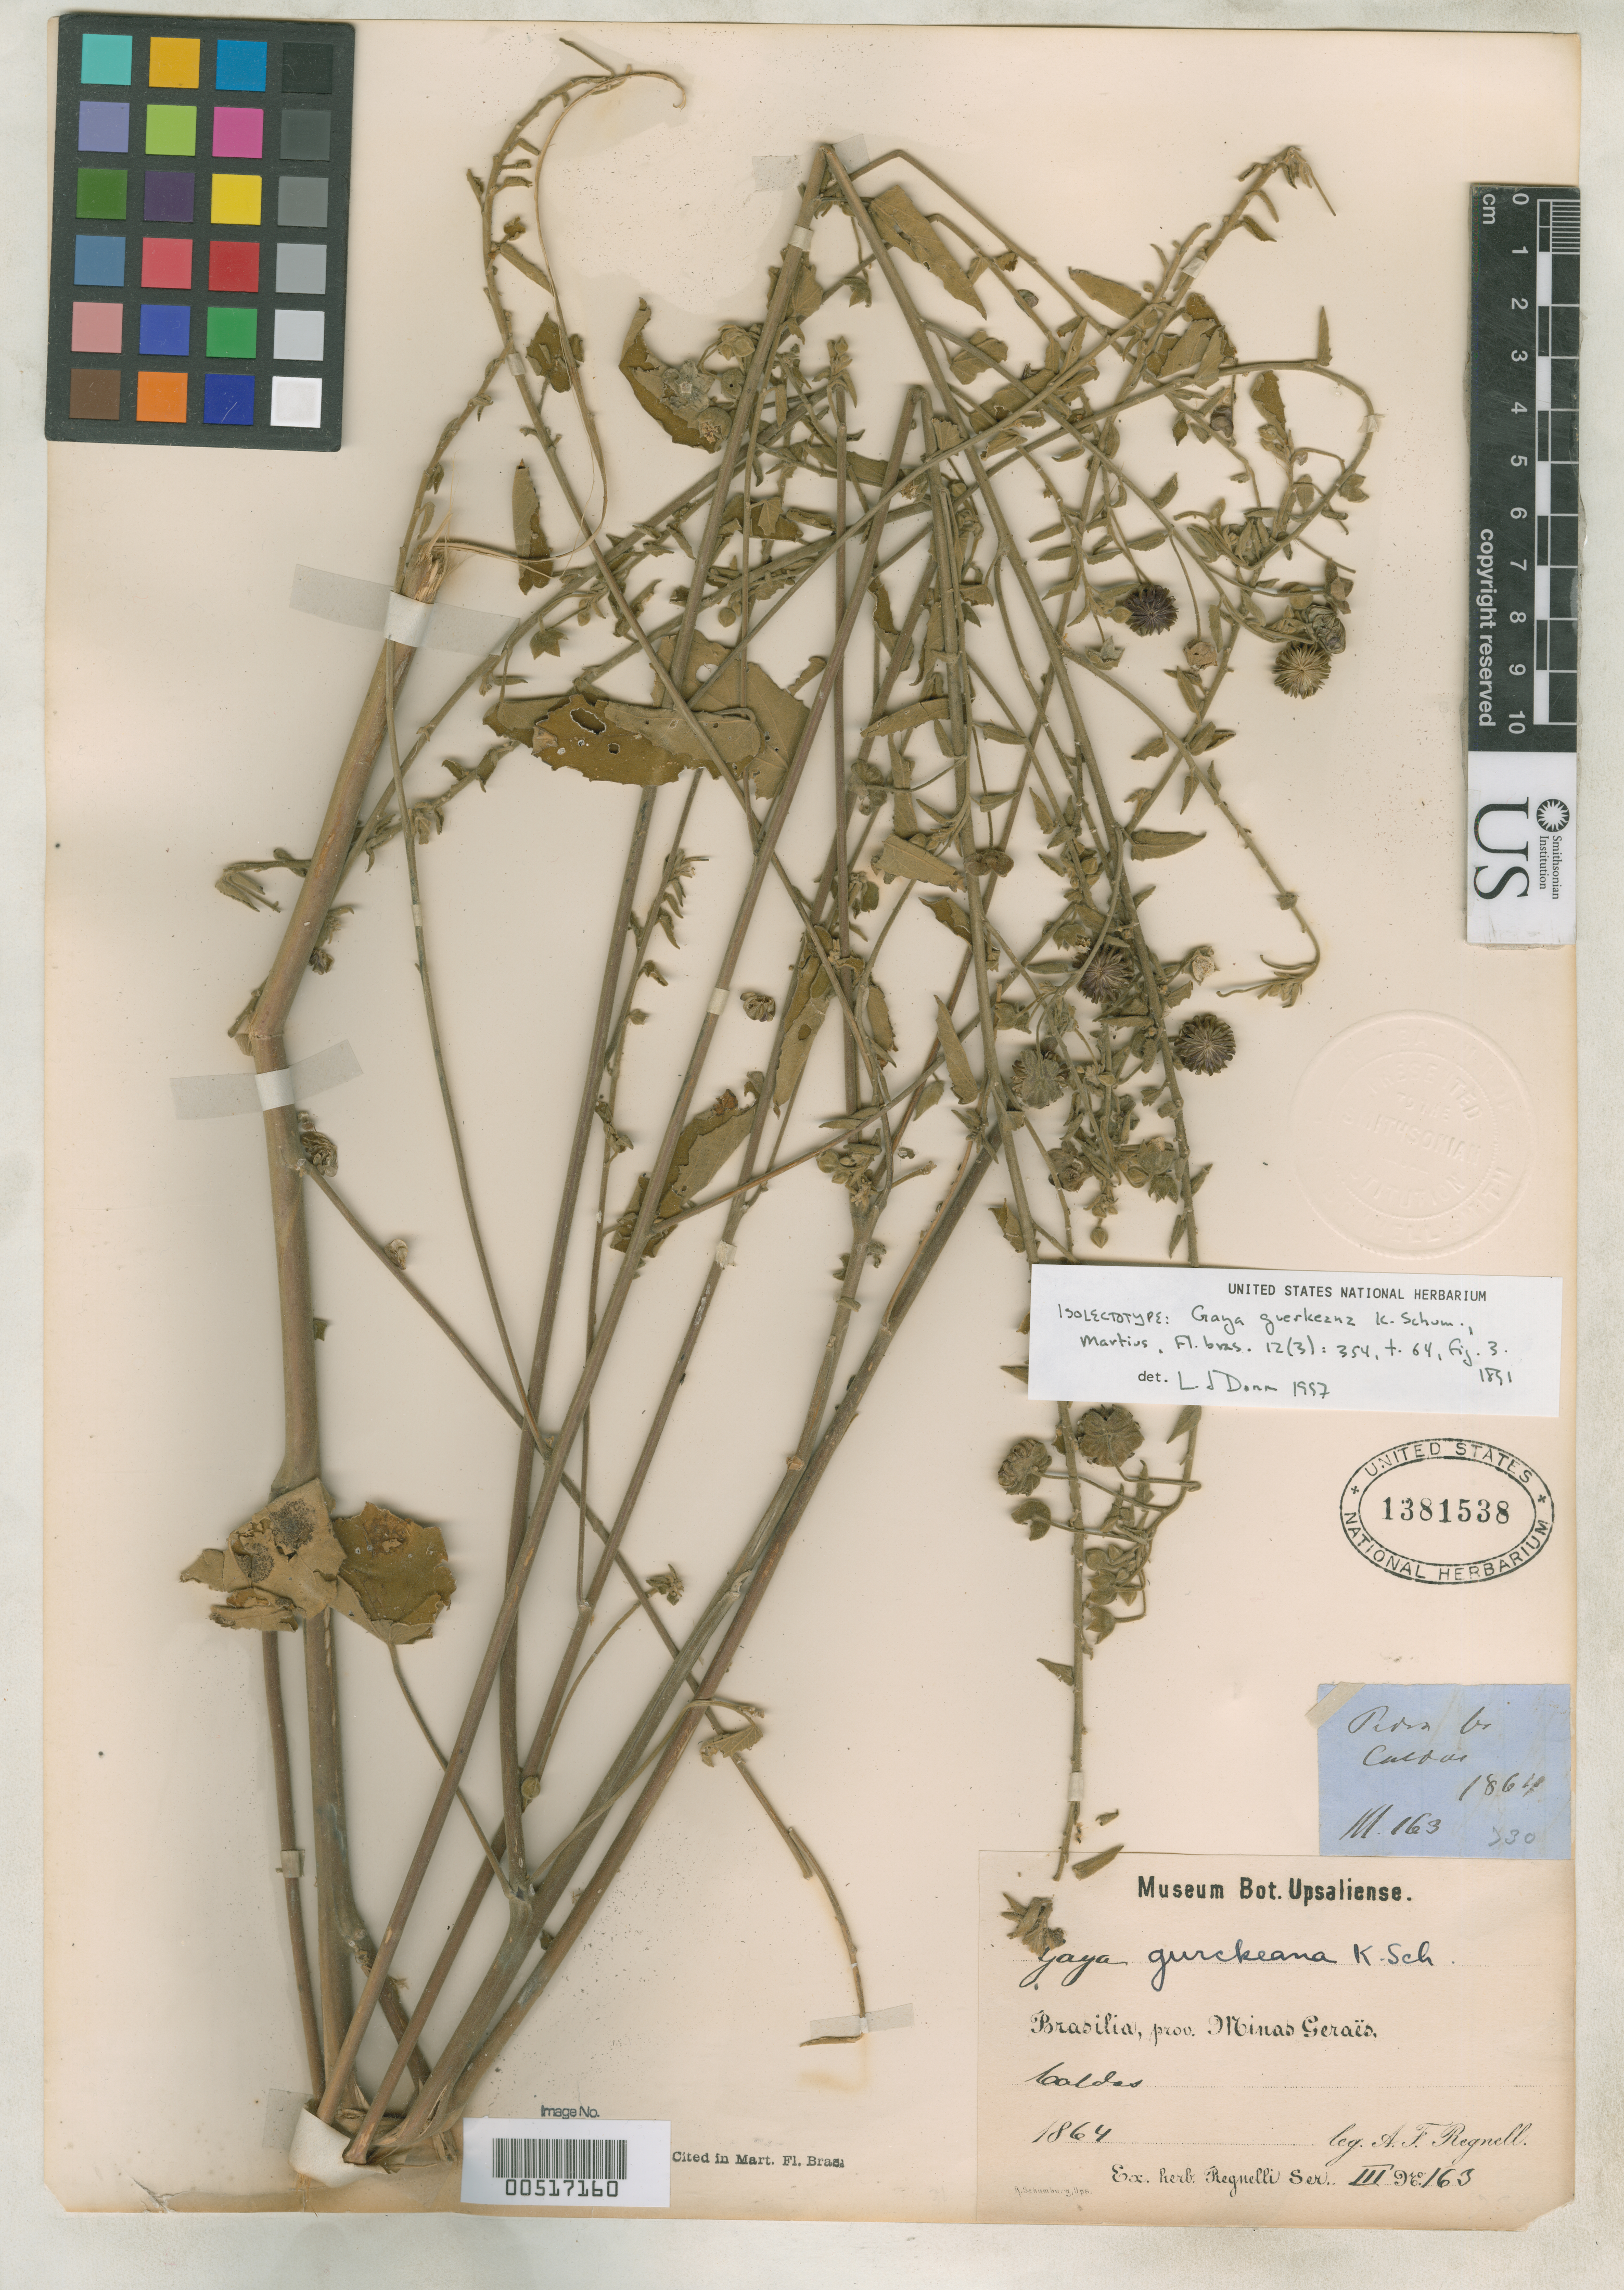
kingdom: Plantae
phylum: Tracheophyta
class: Magnoliopsida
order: Malvales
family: Malvaceae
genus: Gaya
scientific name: Gaya guerkeana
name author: K. Schum. in Mart.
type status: Syntype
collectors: A. F. Regnell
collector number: III 163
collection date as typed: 1864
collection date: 1864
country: Brazil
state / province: Minas Gerais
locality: Caldas.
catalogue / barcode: US 1381538